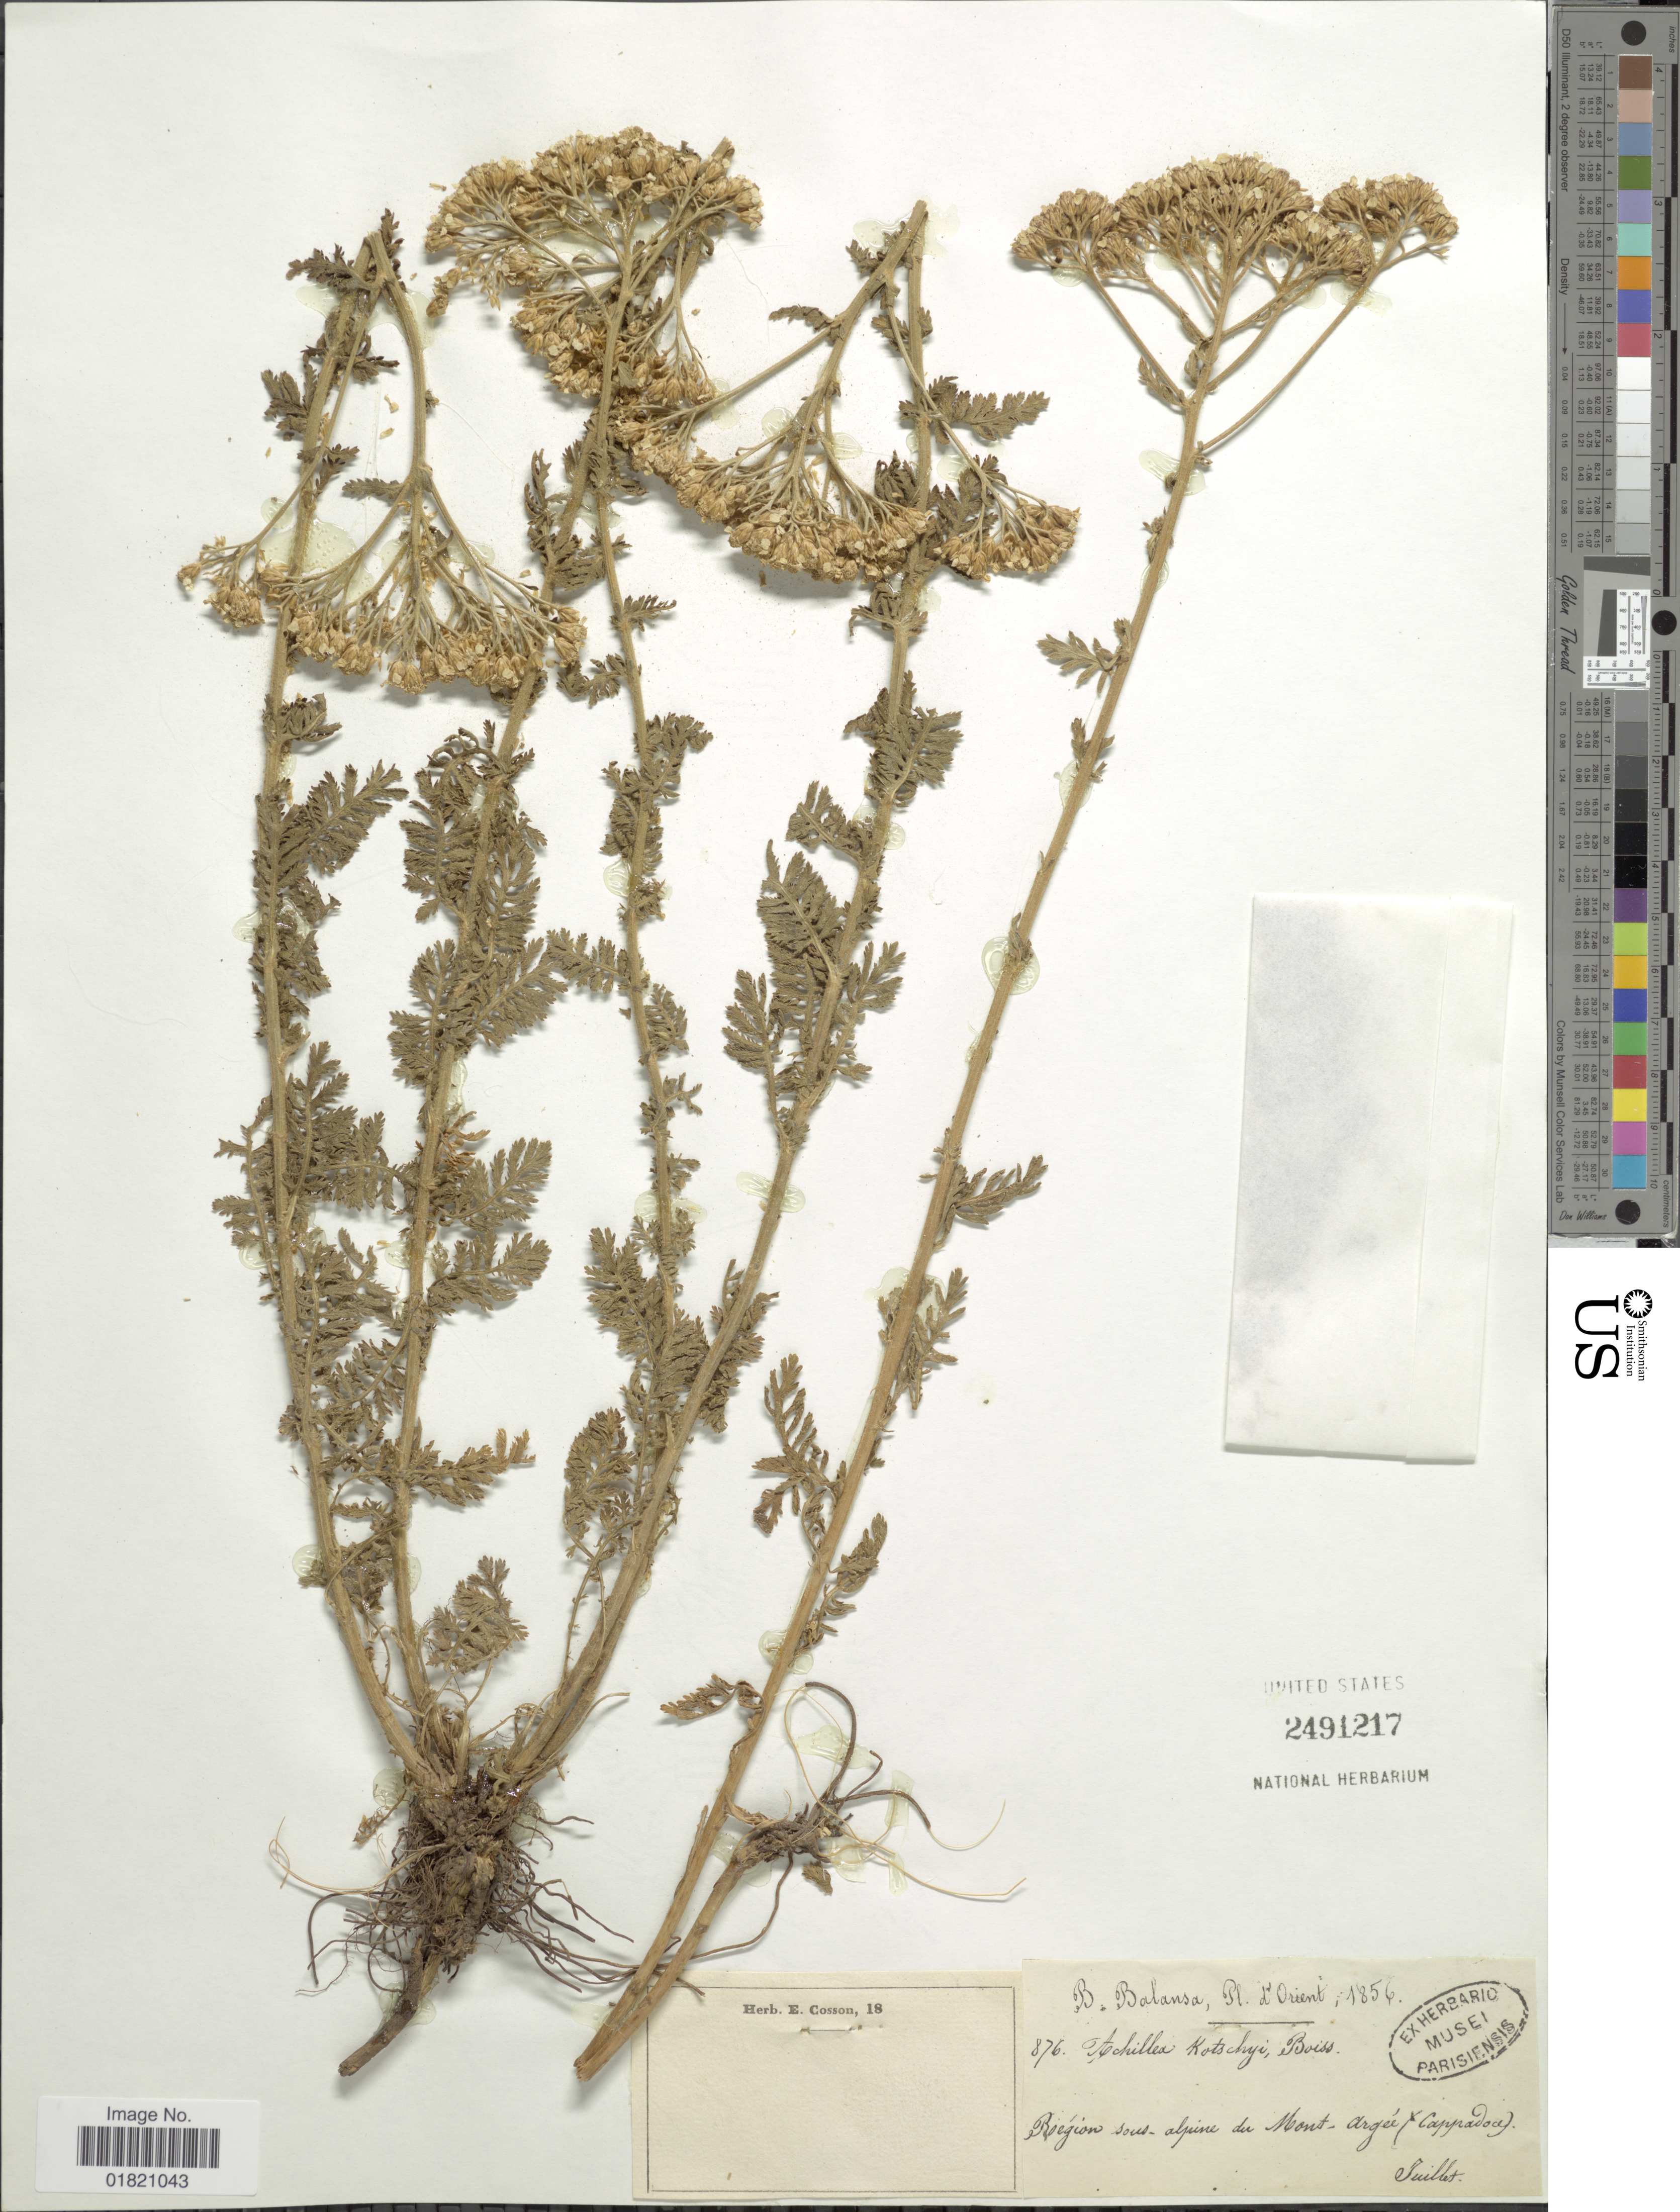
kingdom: Plantae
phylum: Tracheophyta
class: Magnoliopsida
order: Asterales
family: Asteraceae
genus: Achillea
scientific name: Achillea kotschyi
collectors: B. Balansa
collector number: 876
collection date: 1856-07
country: Turkey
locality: Orient. Roégion sous- alpine du Mont- Argeé (Cappadoce)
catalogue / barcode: US 2491217